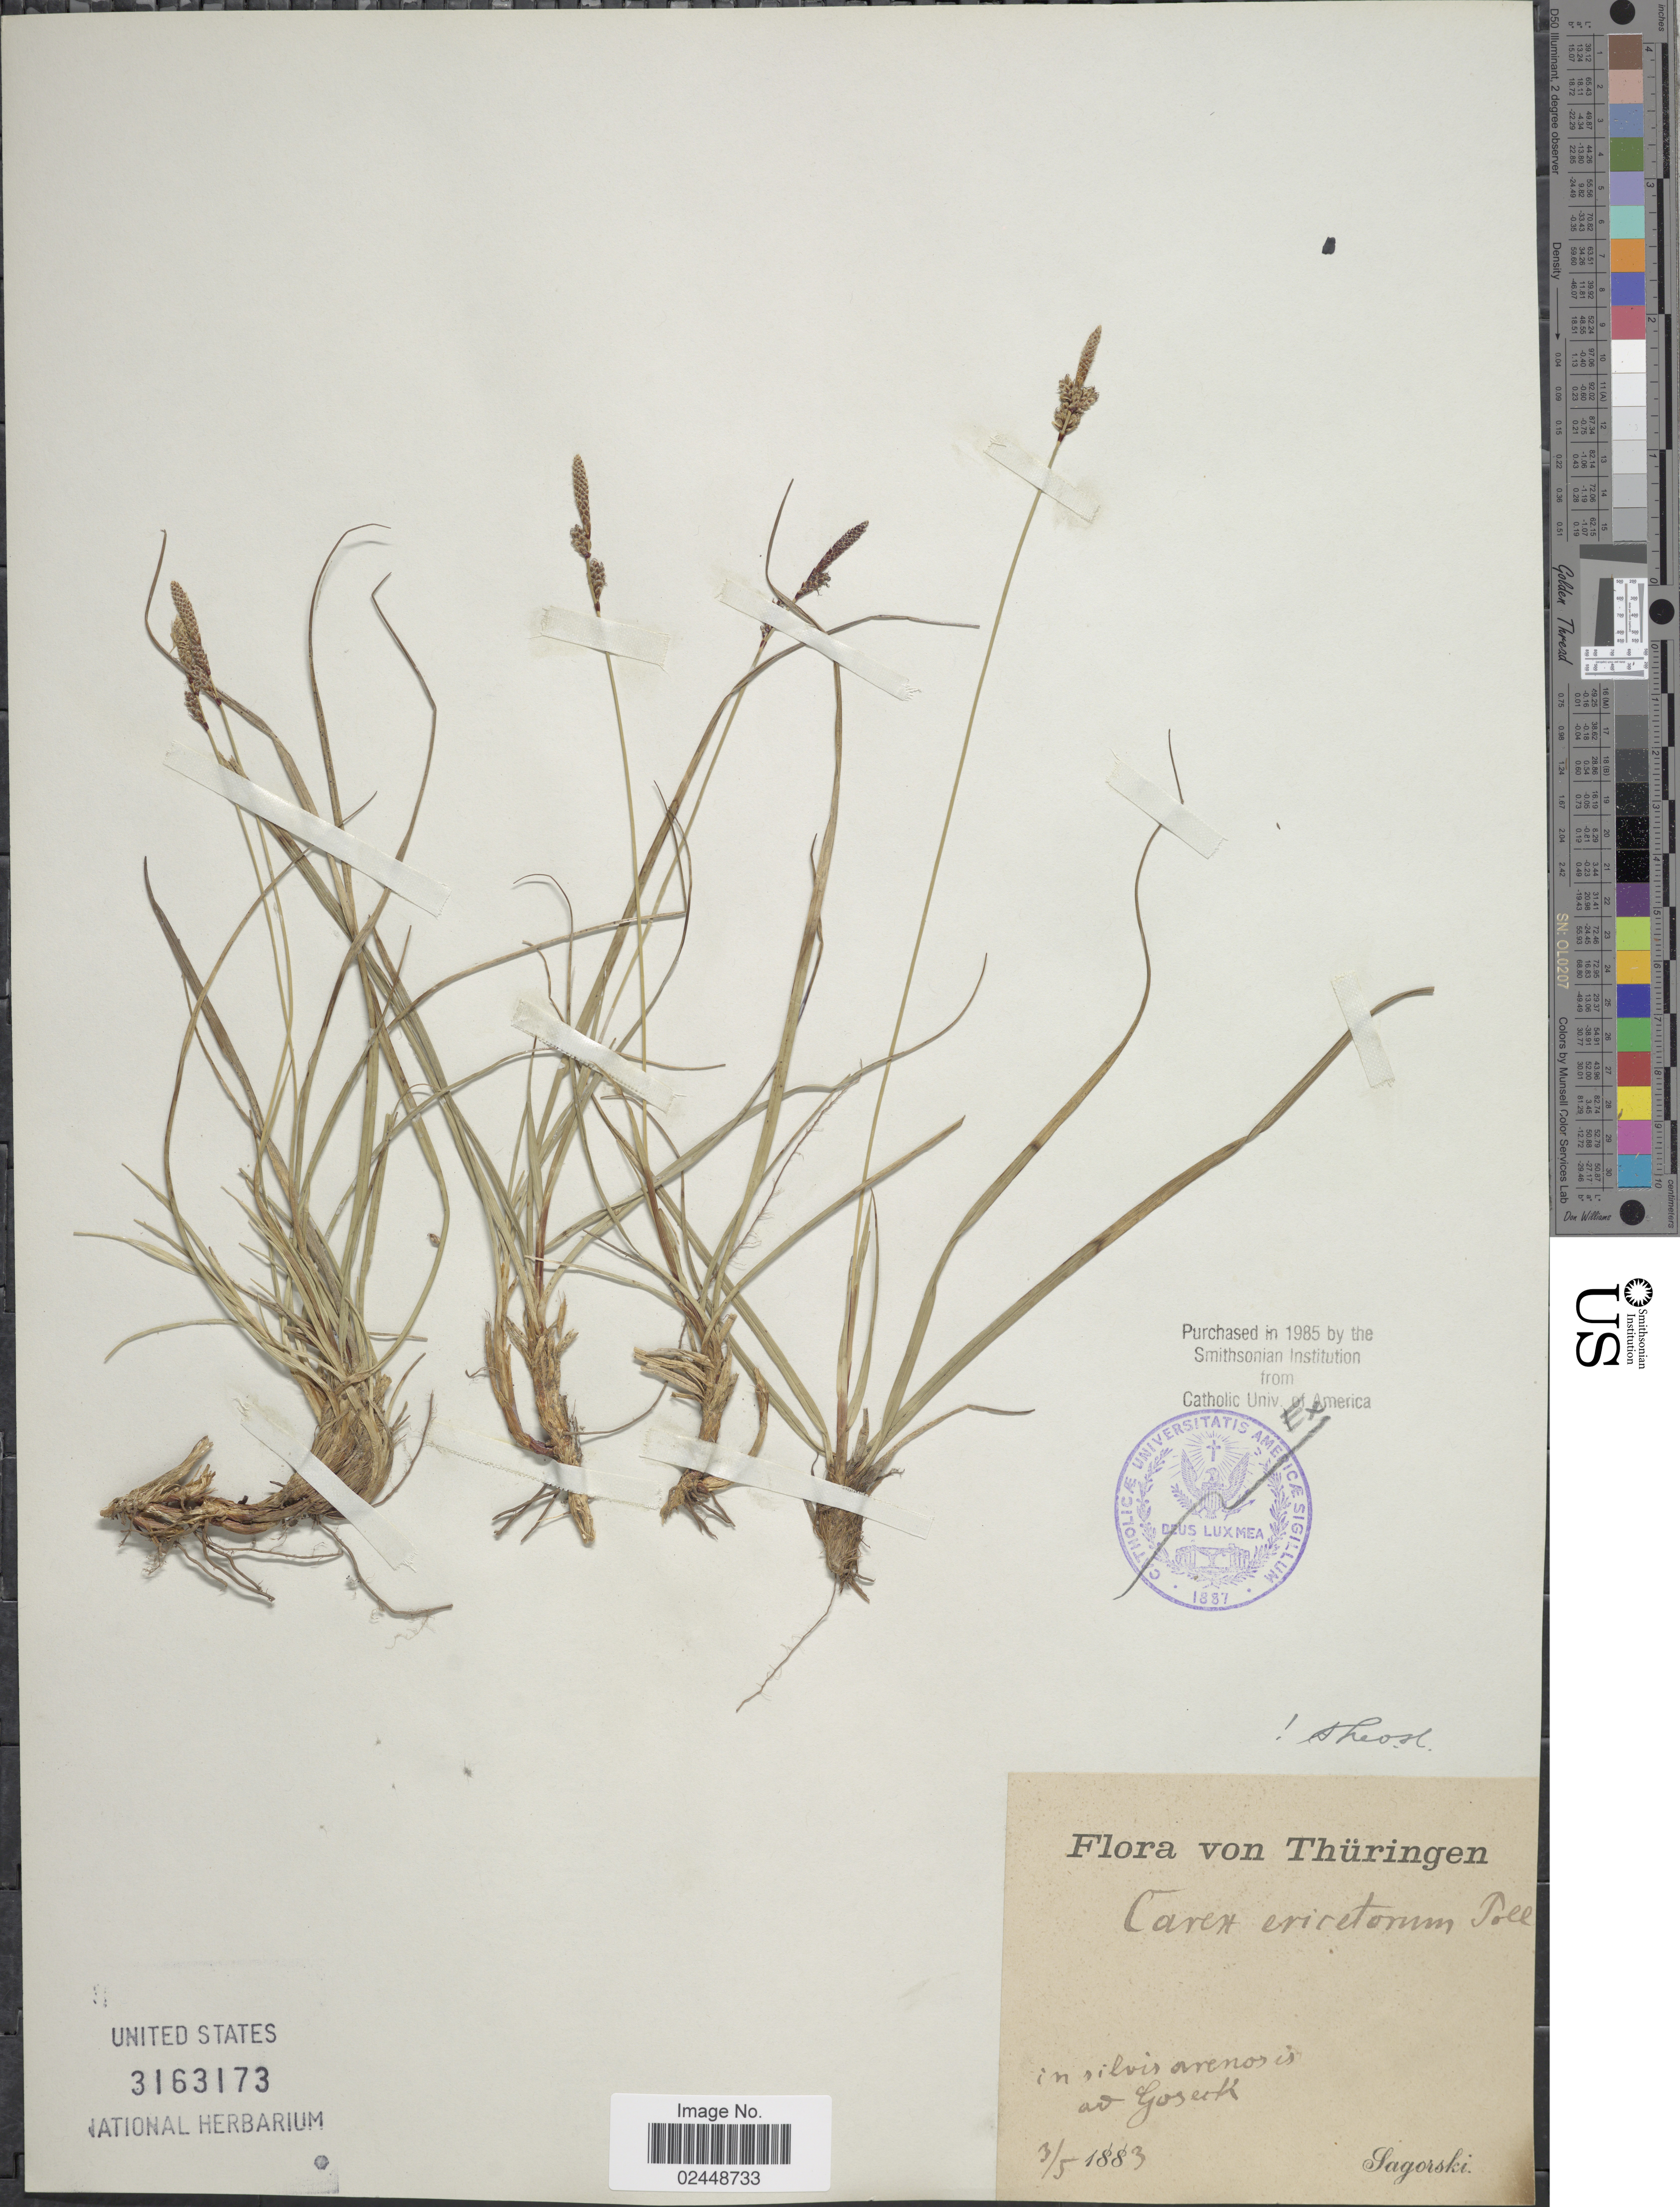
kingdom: Plantae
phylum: Tracheophyta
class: Liliopsida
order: Poales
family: Cyperaceae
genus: Carex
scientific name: Carex ericetorum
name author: Pollich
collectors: -. Sagorski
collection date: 1883-05-03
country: Germany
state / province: Thuringia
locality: Ad Goserk [interpreted]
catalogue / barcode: US 3163173